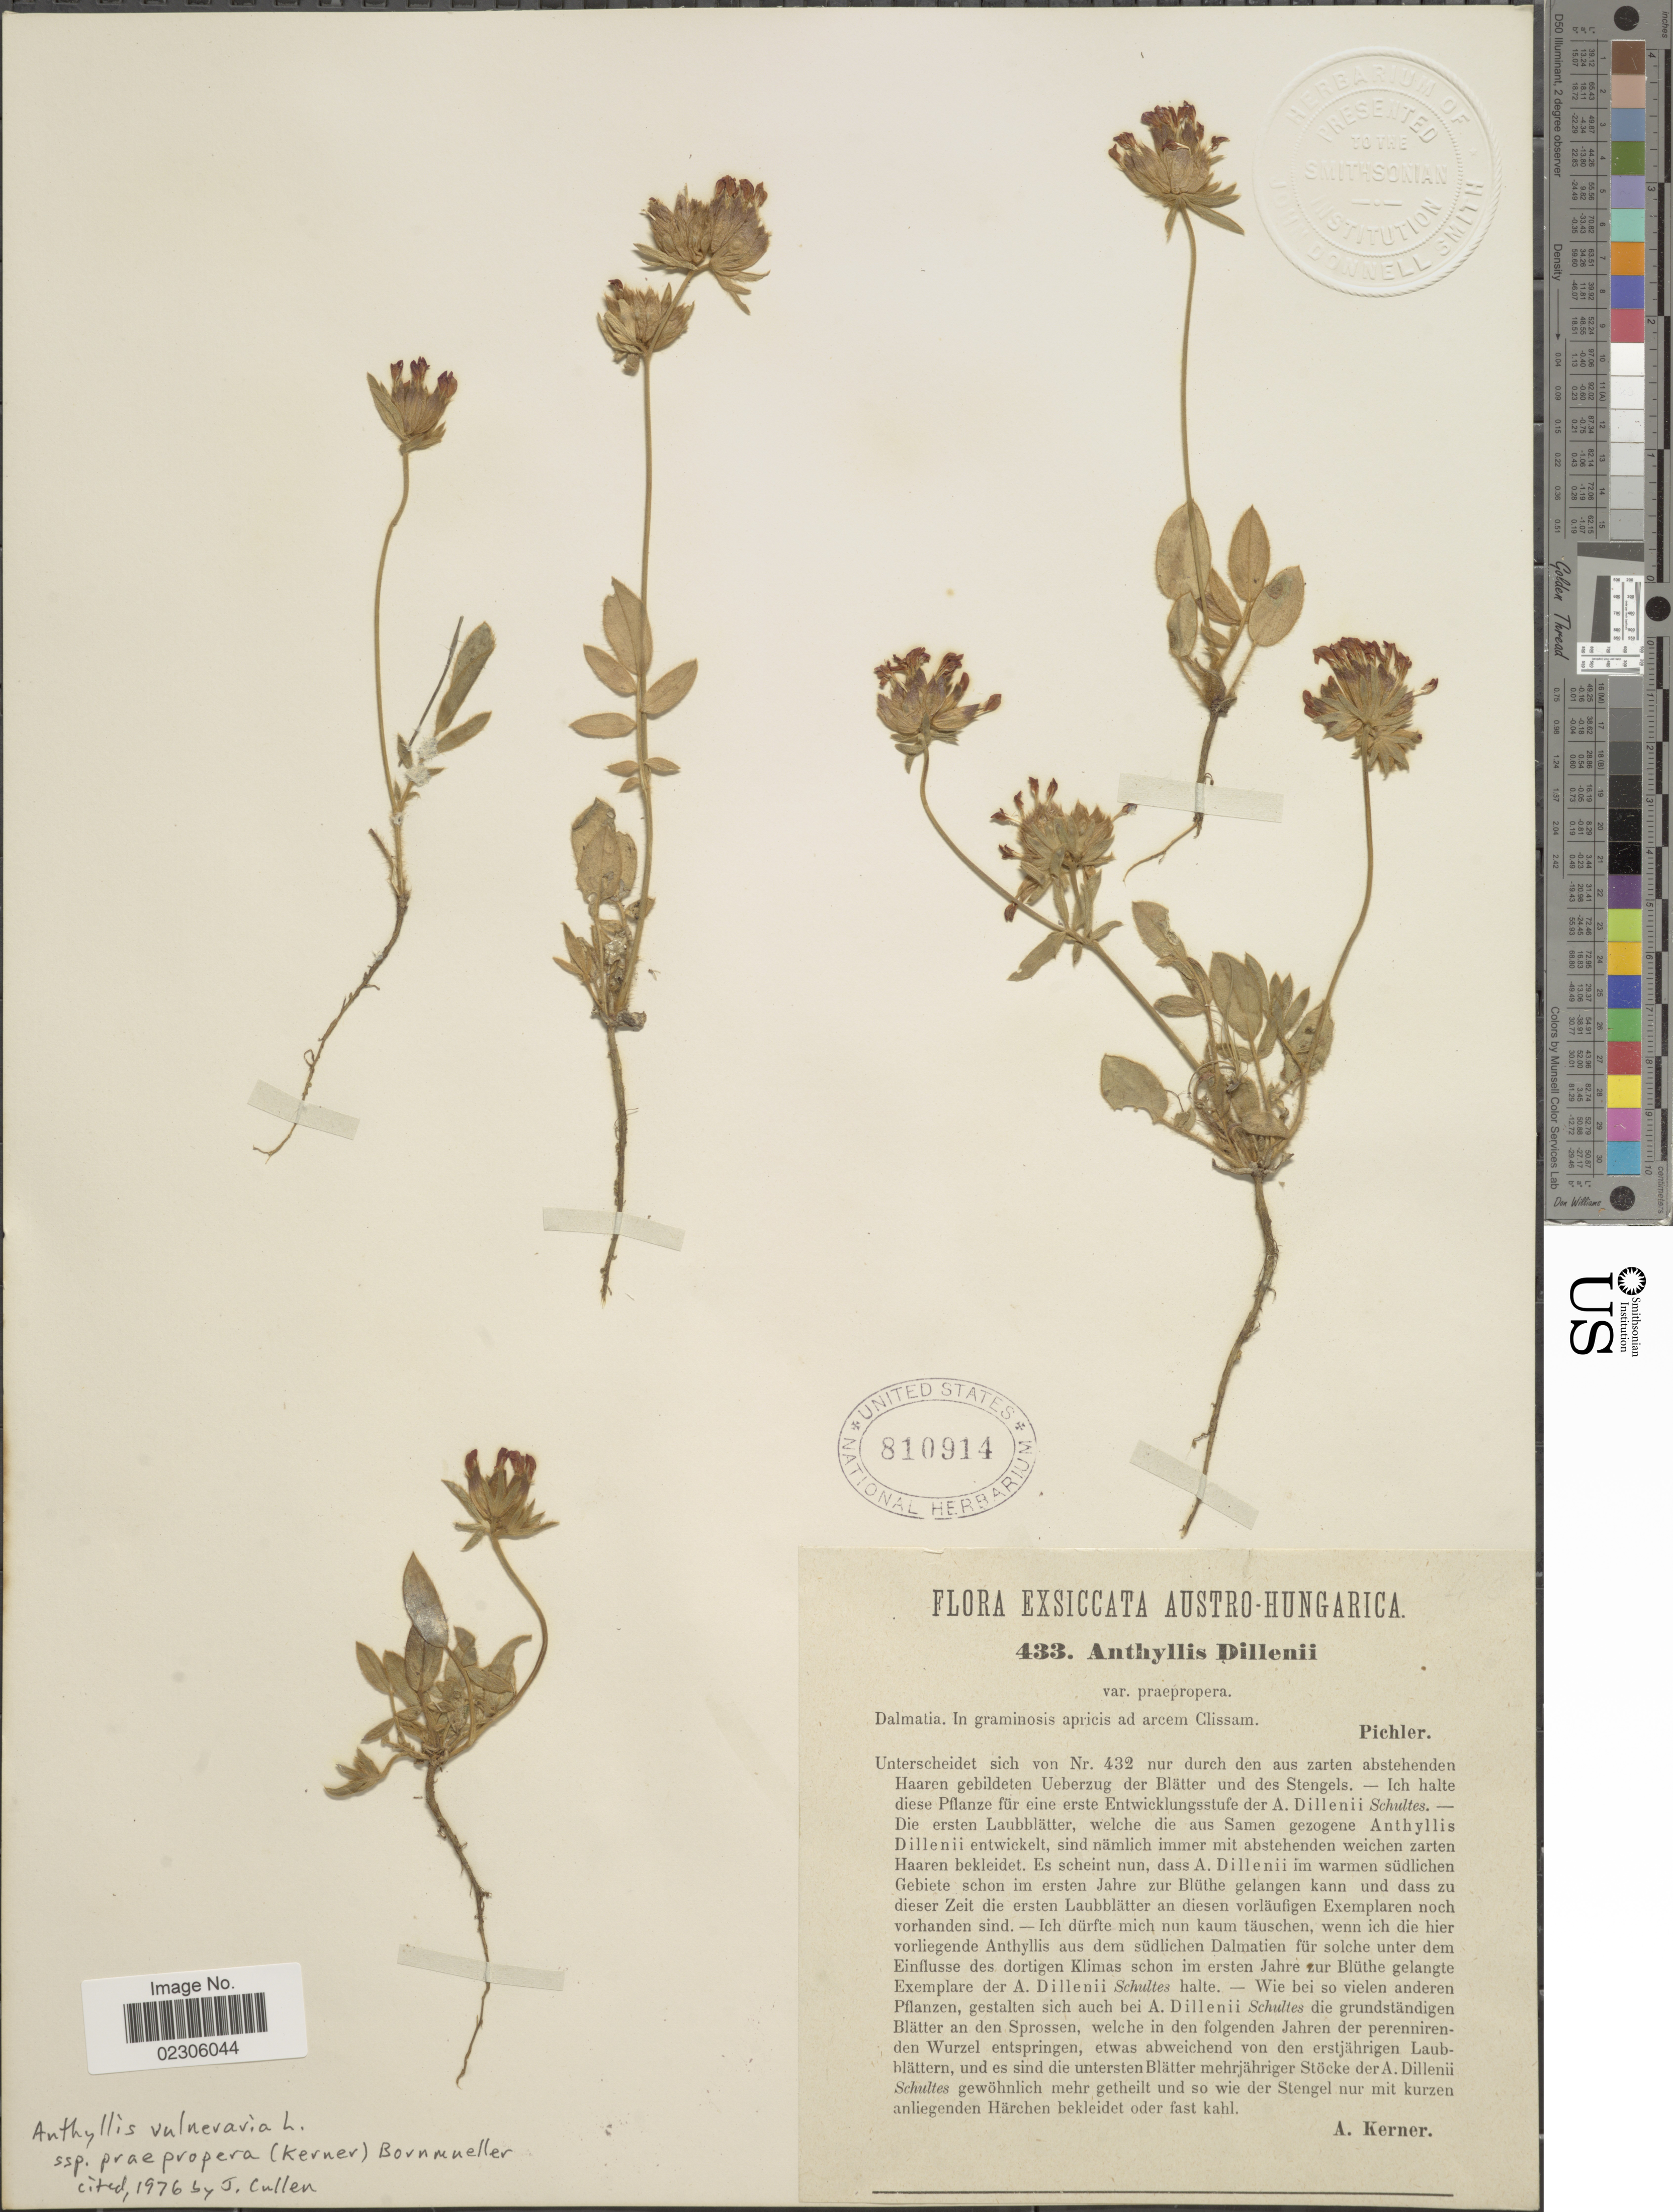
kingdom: Plantae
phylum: Tracheophyta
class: Magnoliopsida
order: Fabales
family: Fabaceae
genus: Anthyllis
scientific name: Anthyllis vulneraria subsp. praepropera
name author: Bornm.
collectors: Pichler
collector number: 433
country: Croatia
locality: Austo-Hungarica, Dalmatia, ad arcem Clissam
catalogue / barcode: US 810914